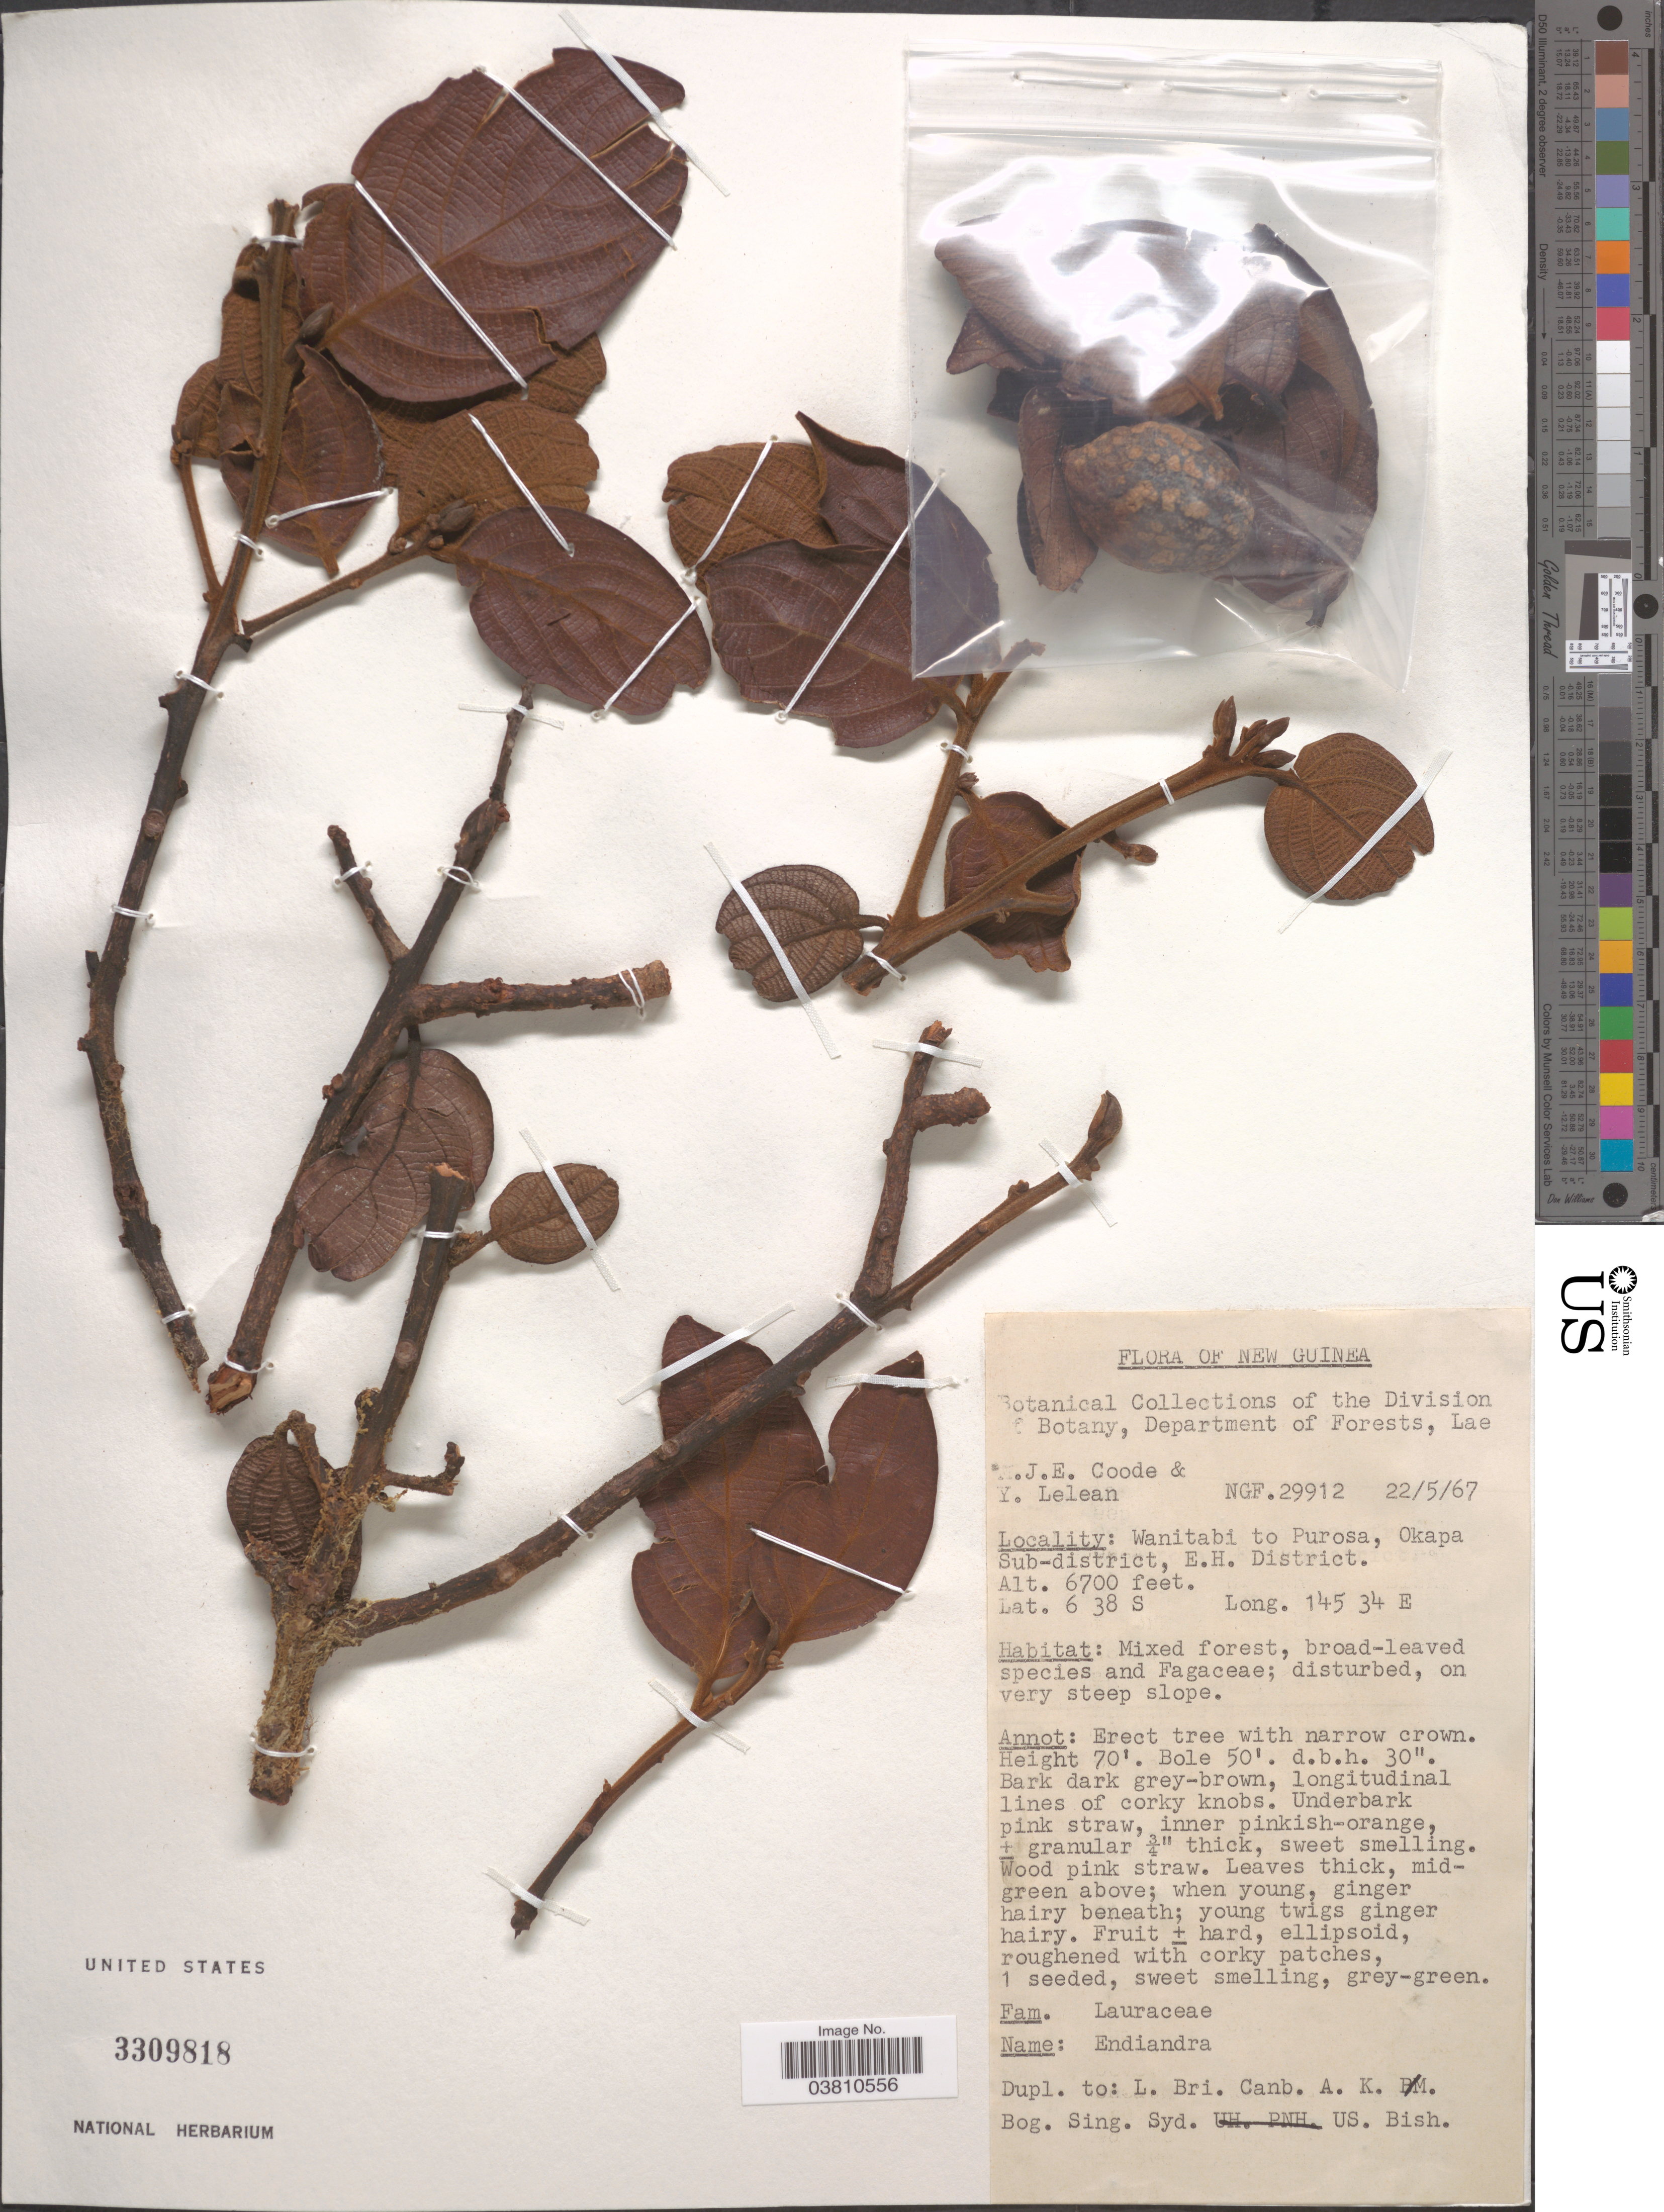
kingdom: Plantae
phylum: Tracheophyta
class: Magnoliopsida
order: Laurales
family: Lauraceae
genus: Endiandra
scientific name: Endiandra sp.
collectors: M. J. E. Coode & Y. Lelean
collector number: NGF 29912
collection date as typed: Transcribed d/m/y: 22/5/67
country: Papua New Guinea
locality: New Guinea. Wanitabi to Purosa, Okapa Sub-district, E.H. District.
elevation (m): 2042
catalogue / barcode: US 3309818